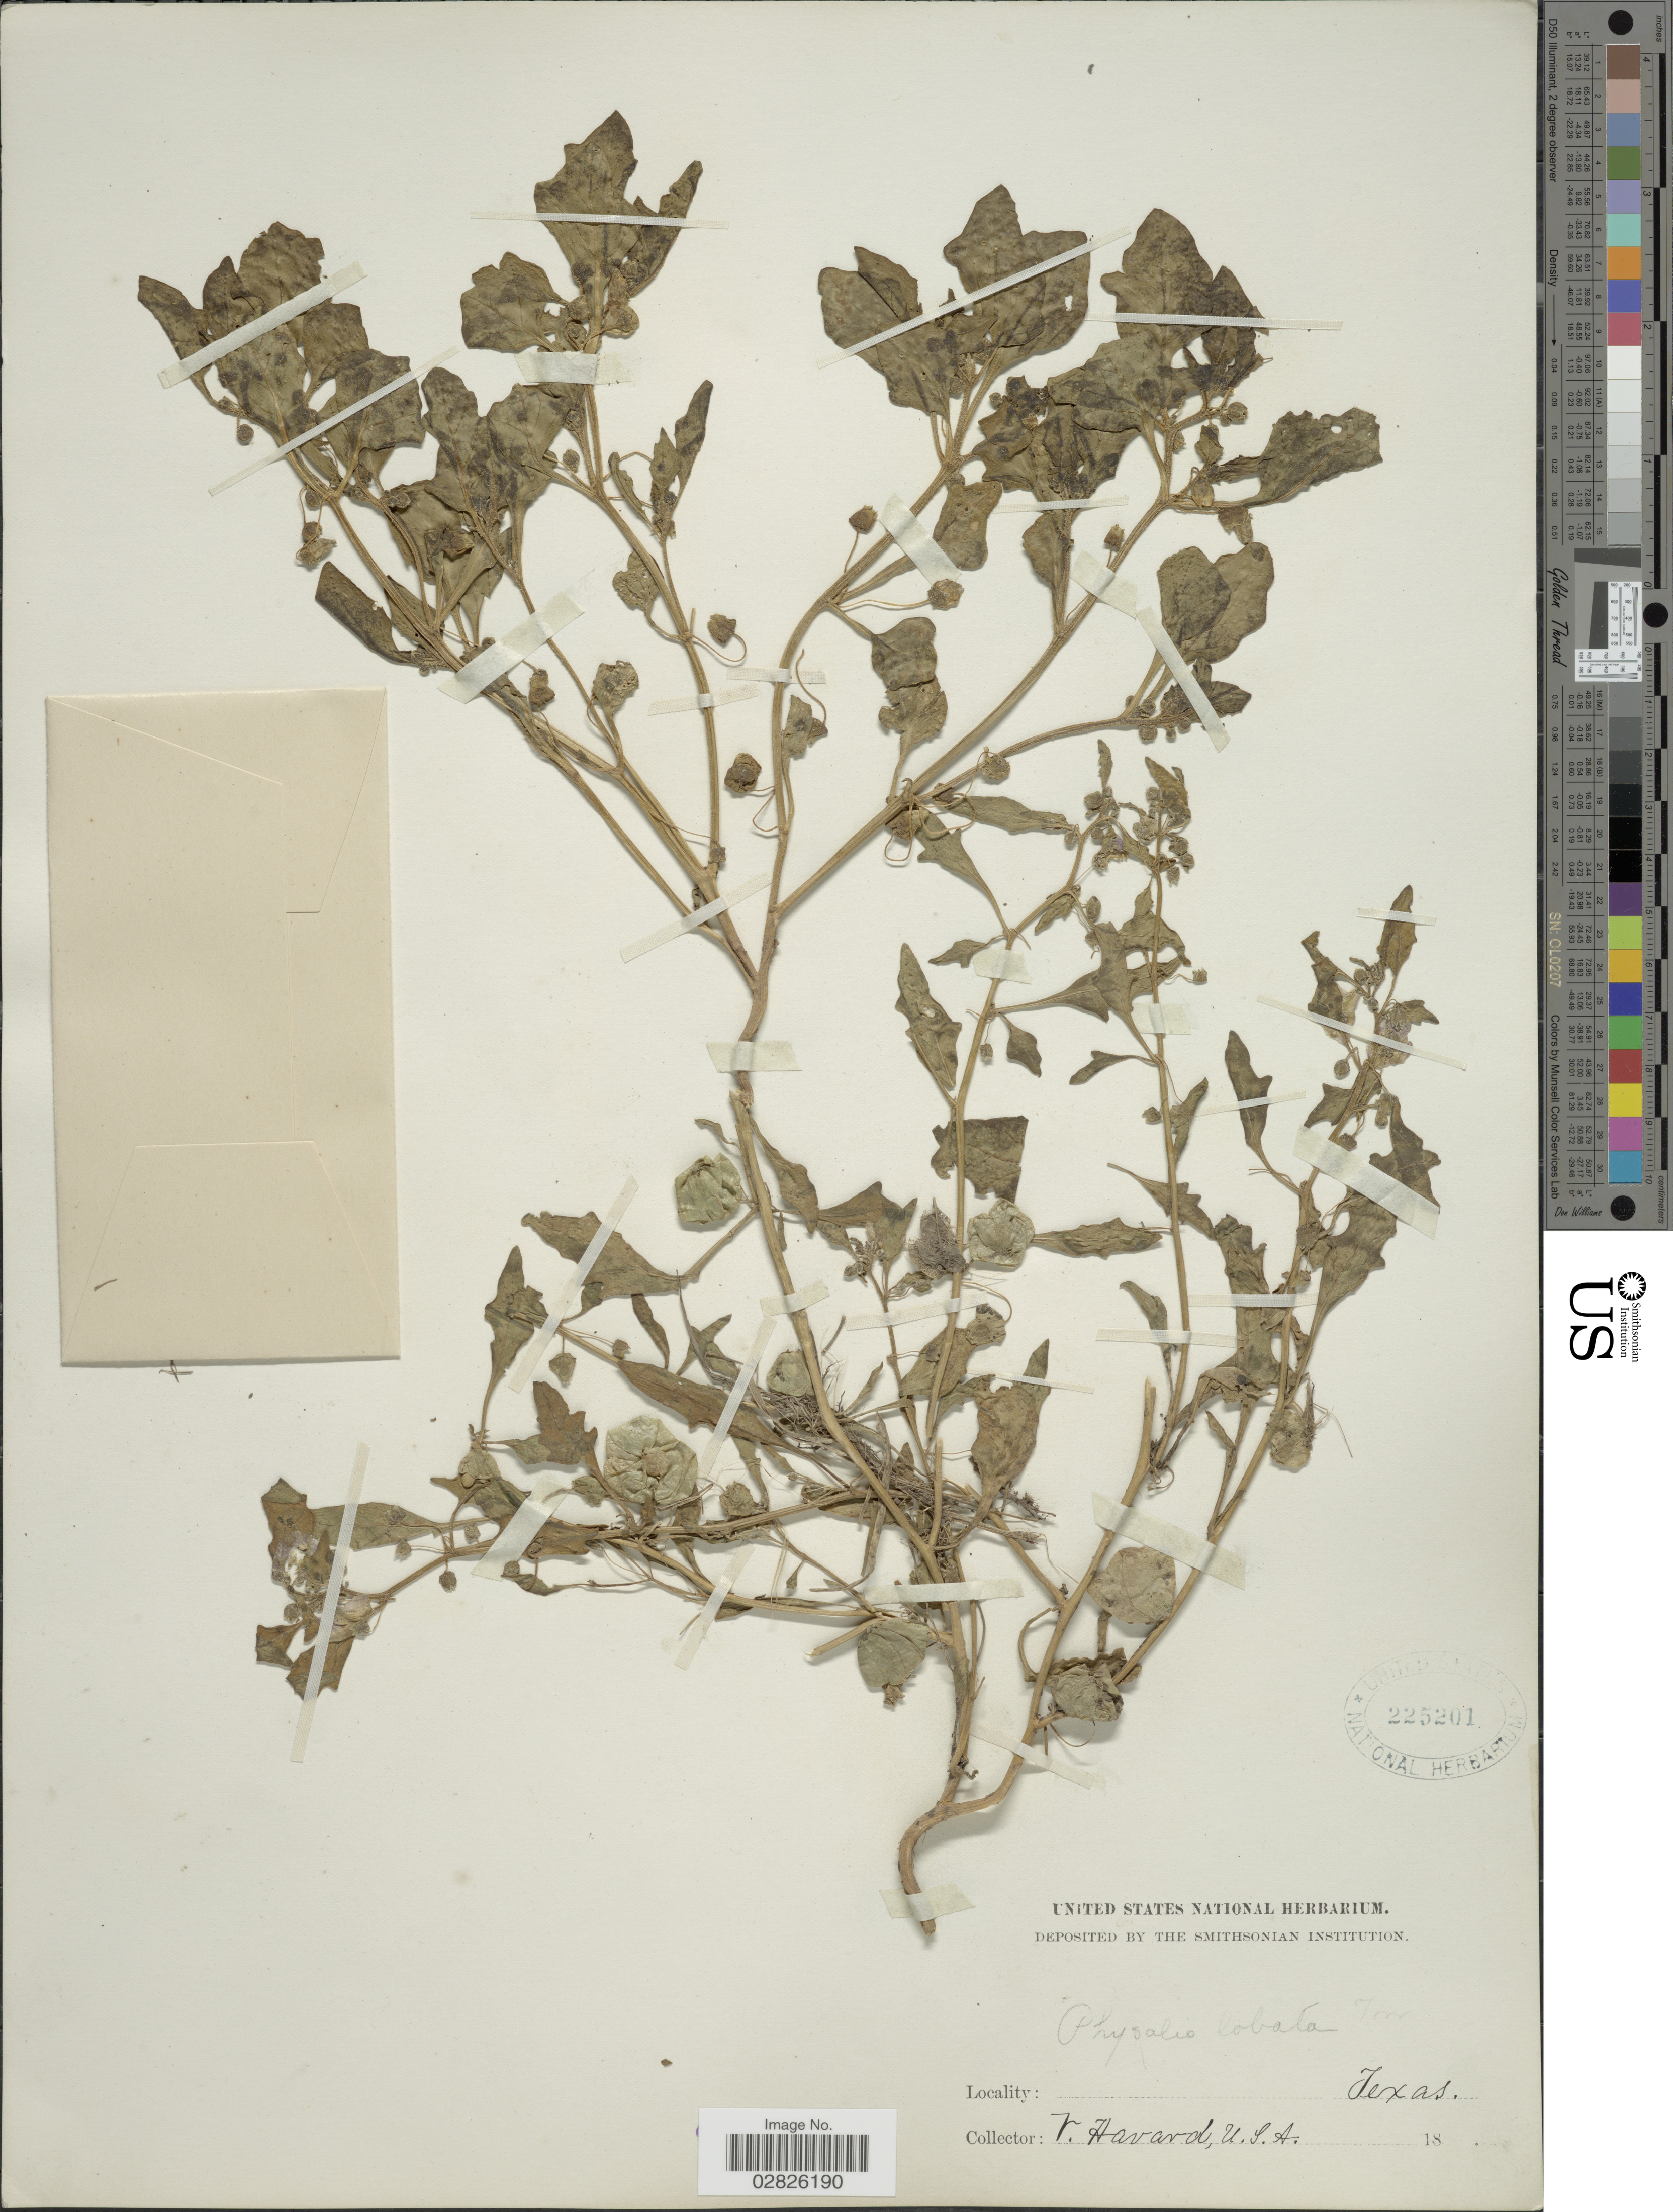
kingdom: Plantae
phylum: Tracheophyta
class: Magnoliopsida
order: Solanales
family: Solanaceae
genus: Quincula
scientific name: Quincula lobata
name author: (Torr.) Raf.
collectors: V. Havard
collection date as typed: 18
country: United States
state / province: Texas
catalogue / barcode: US 225201